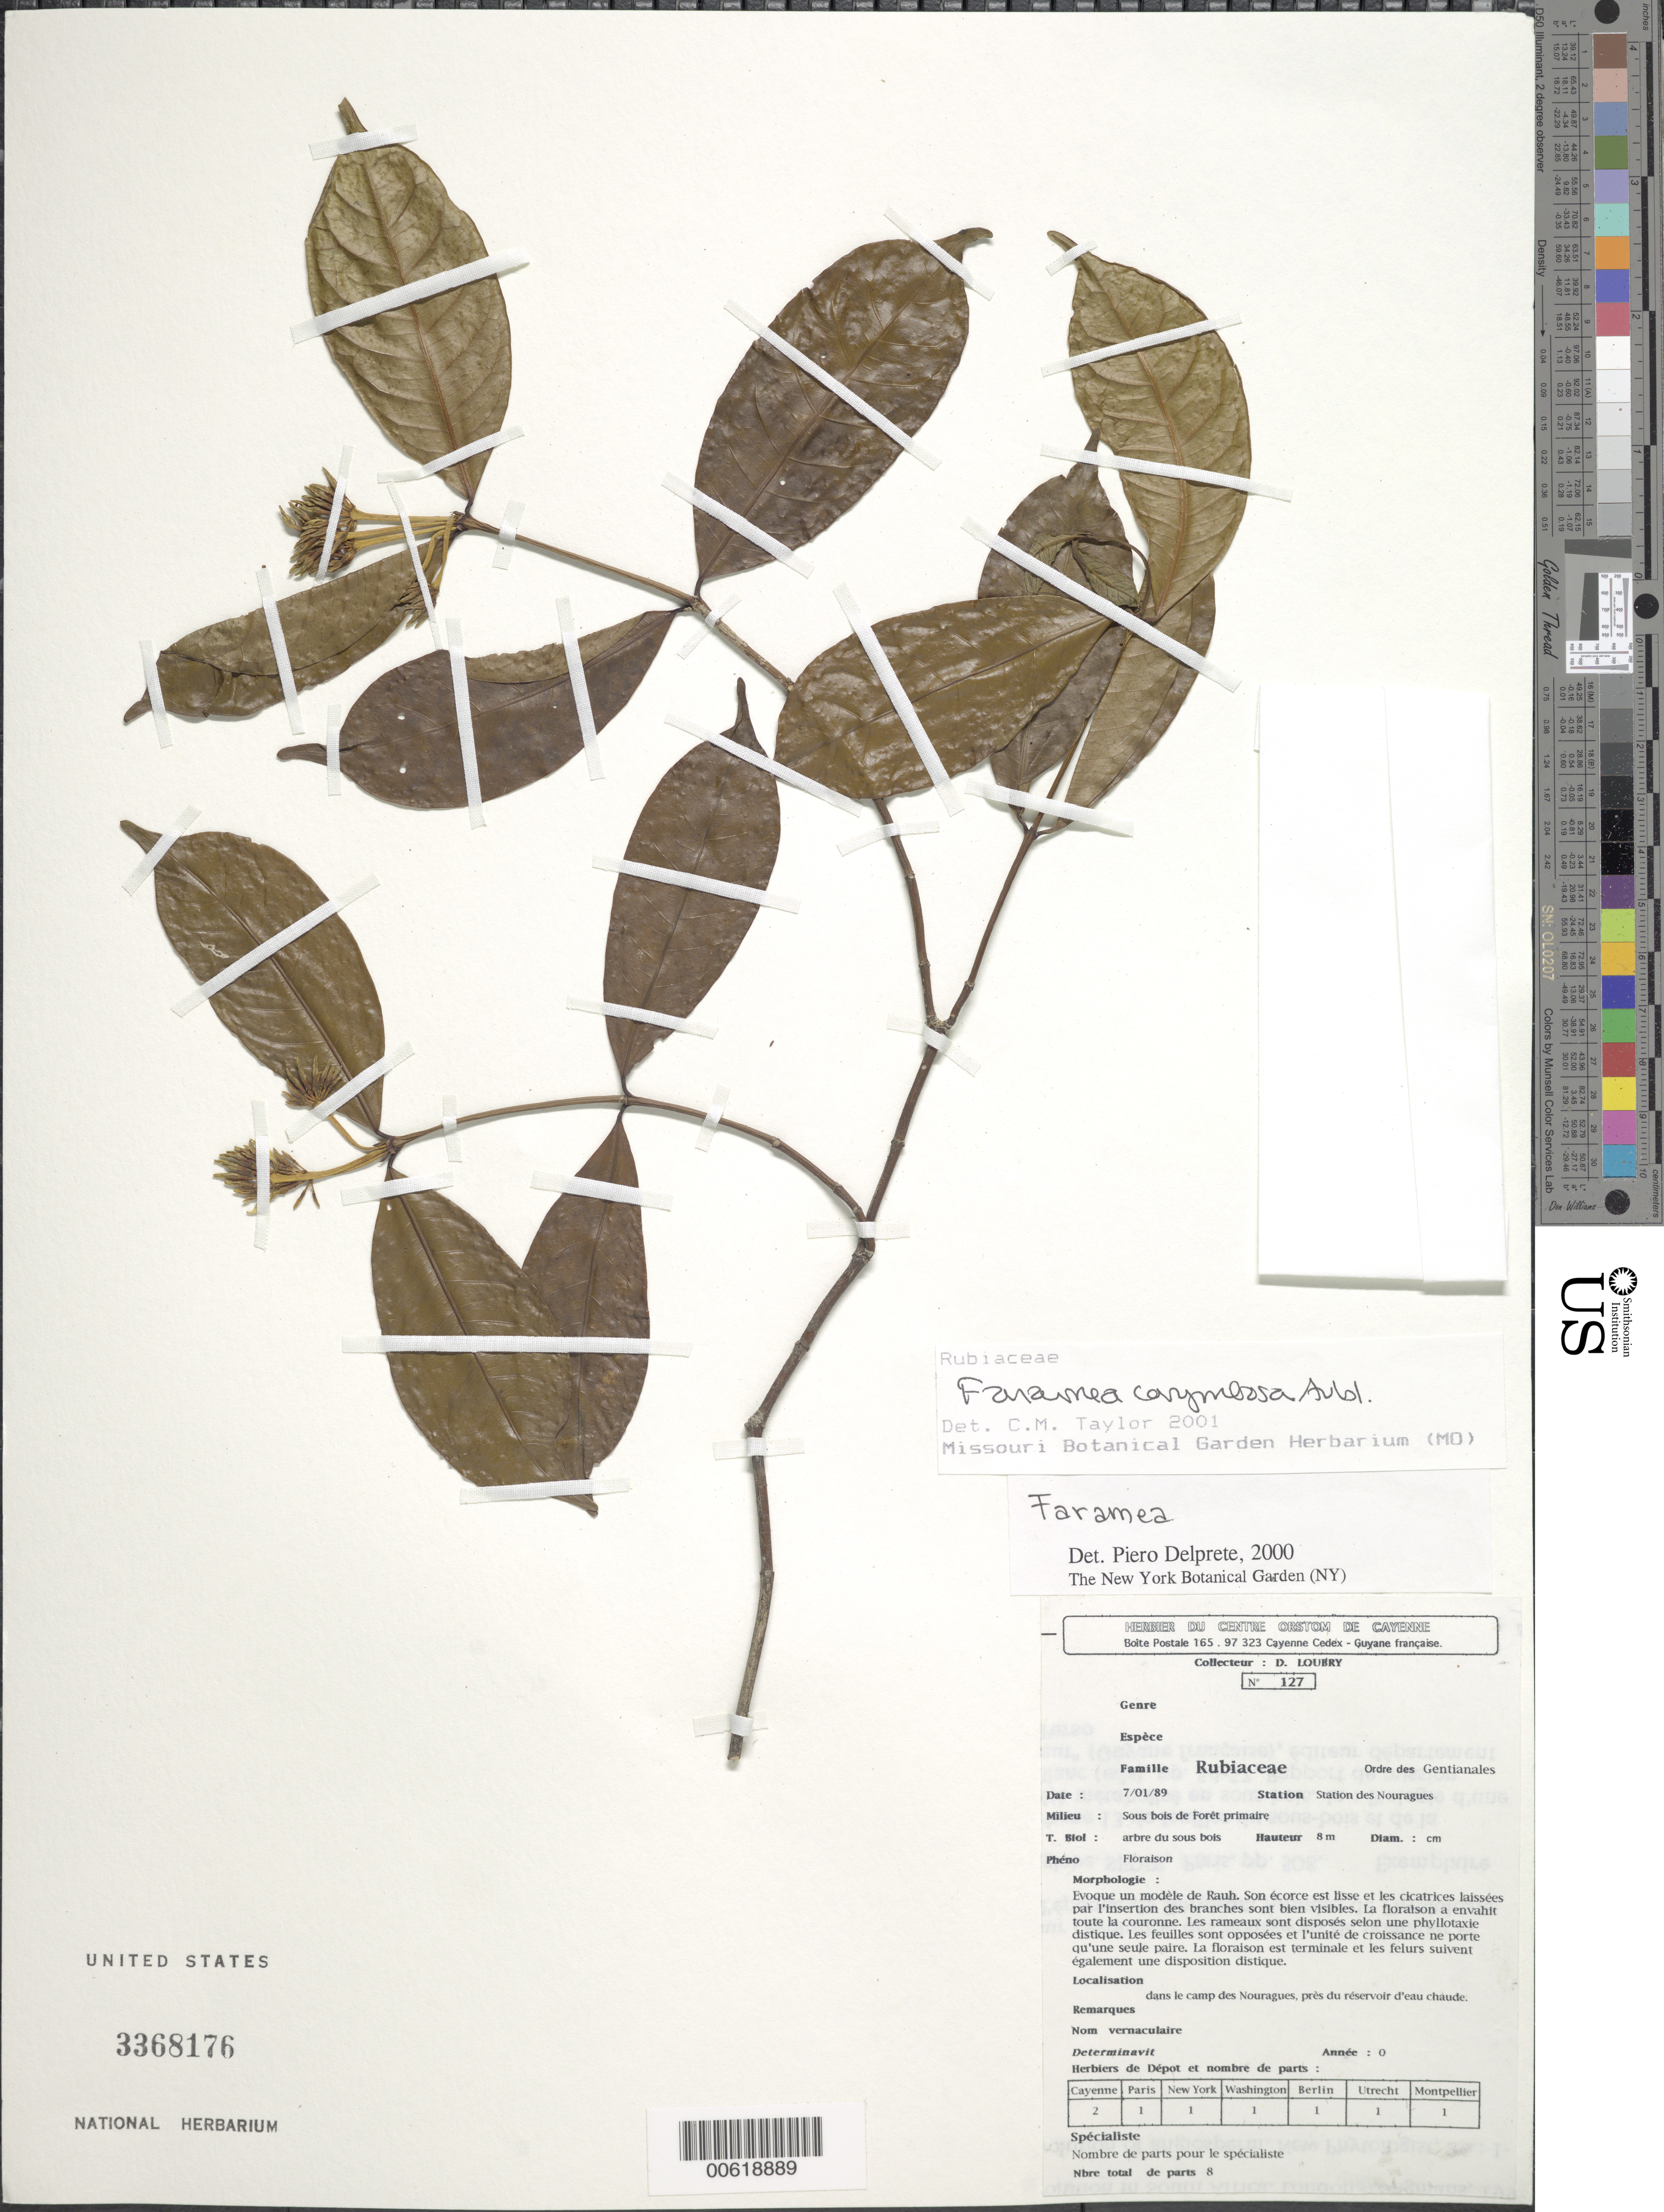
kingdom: Plantae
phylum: Tracheophyta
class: Magnoliopsida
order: Gentianales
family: Rubiaceae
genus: Faramea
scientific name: Faramea corymbosa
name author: Aubl.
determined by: Taylor, Charlotte M.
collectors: D. Loubry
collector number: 127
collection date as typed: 7-Jan-89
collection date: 1989-01-07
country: French Guiana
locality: Station des Nouragues, Bassin de l'Approuague, Arataye, pres du reservoir d'eau chaude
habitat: Understory of primary forest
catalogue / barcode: US 3368176